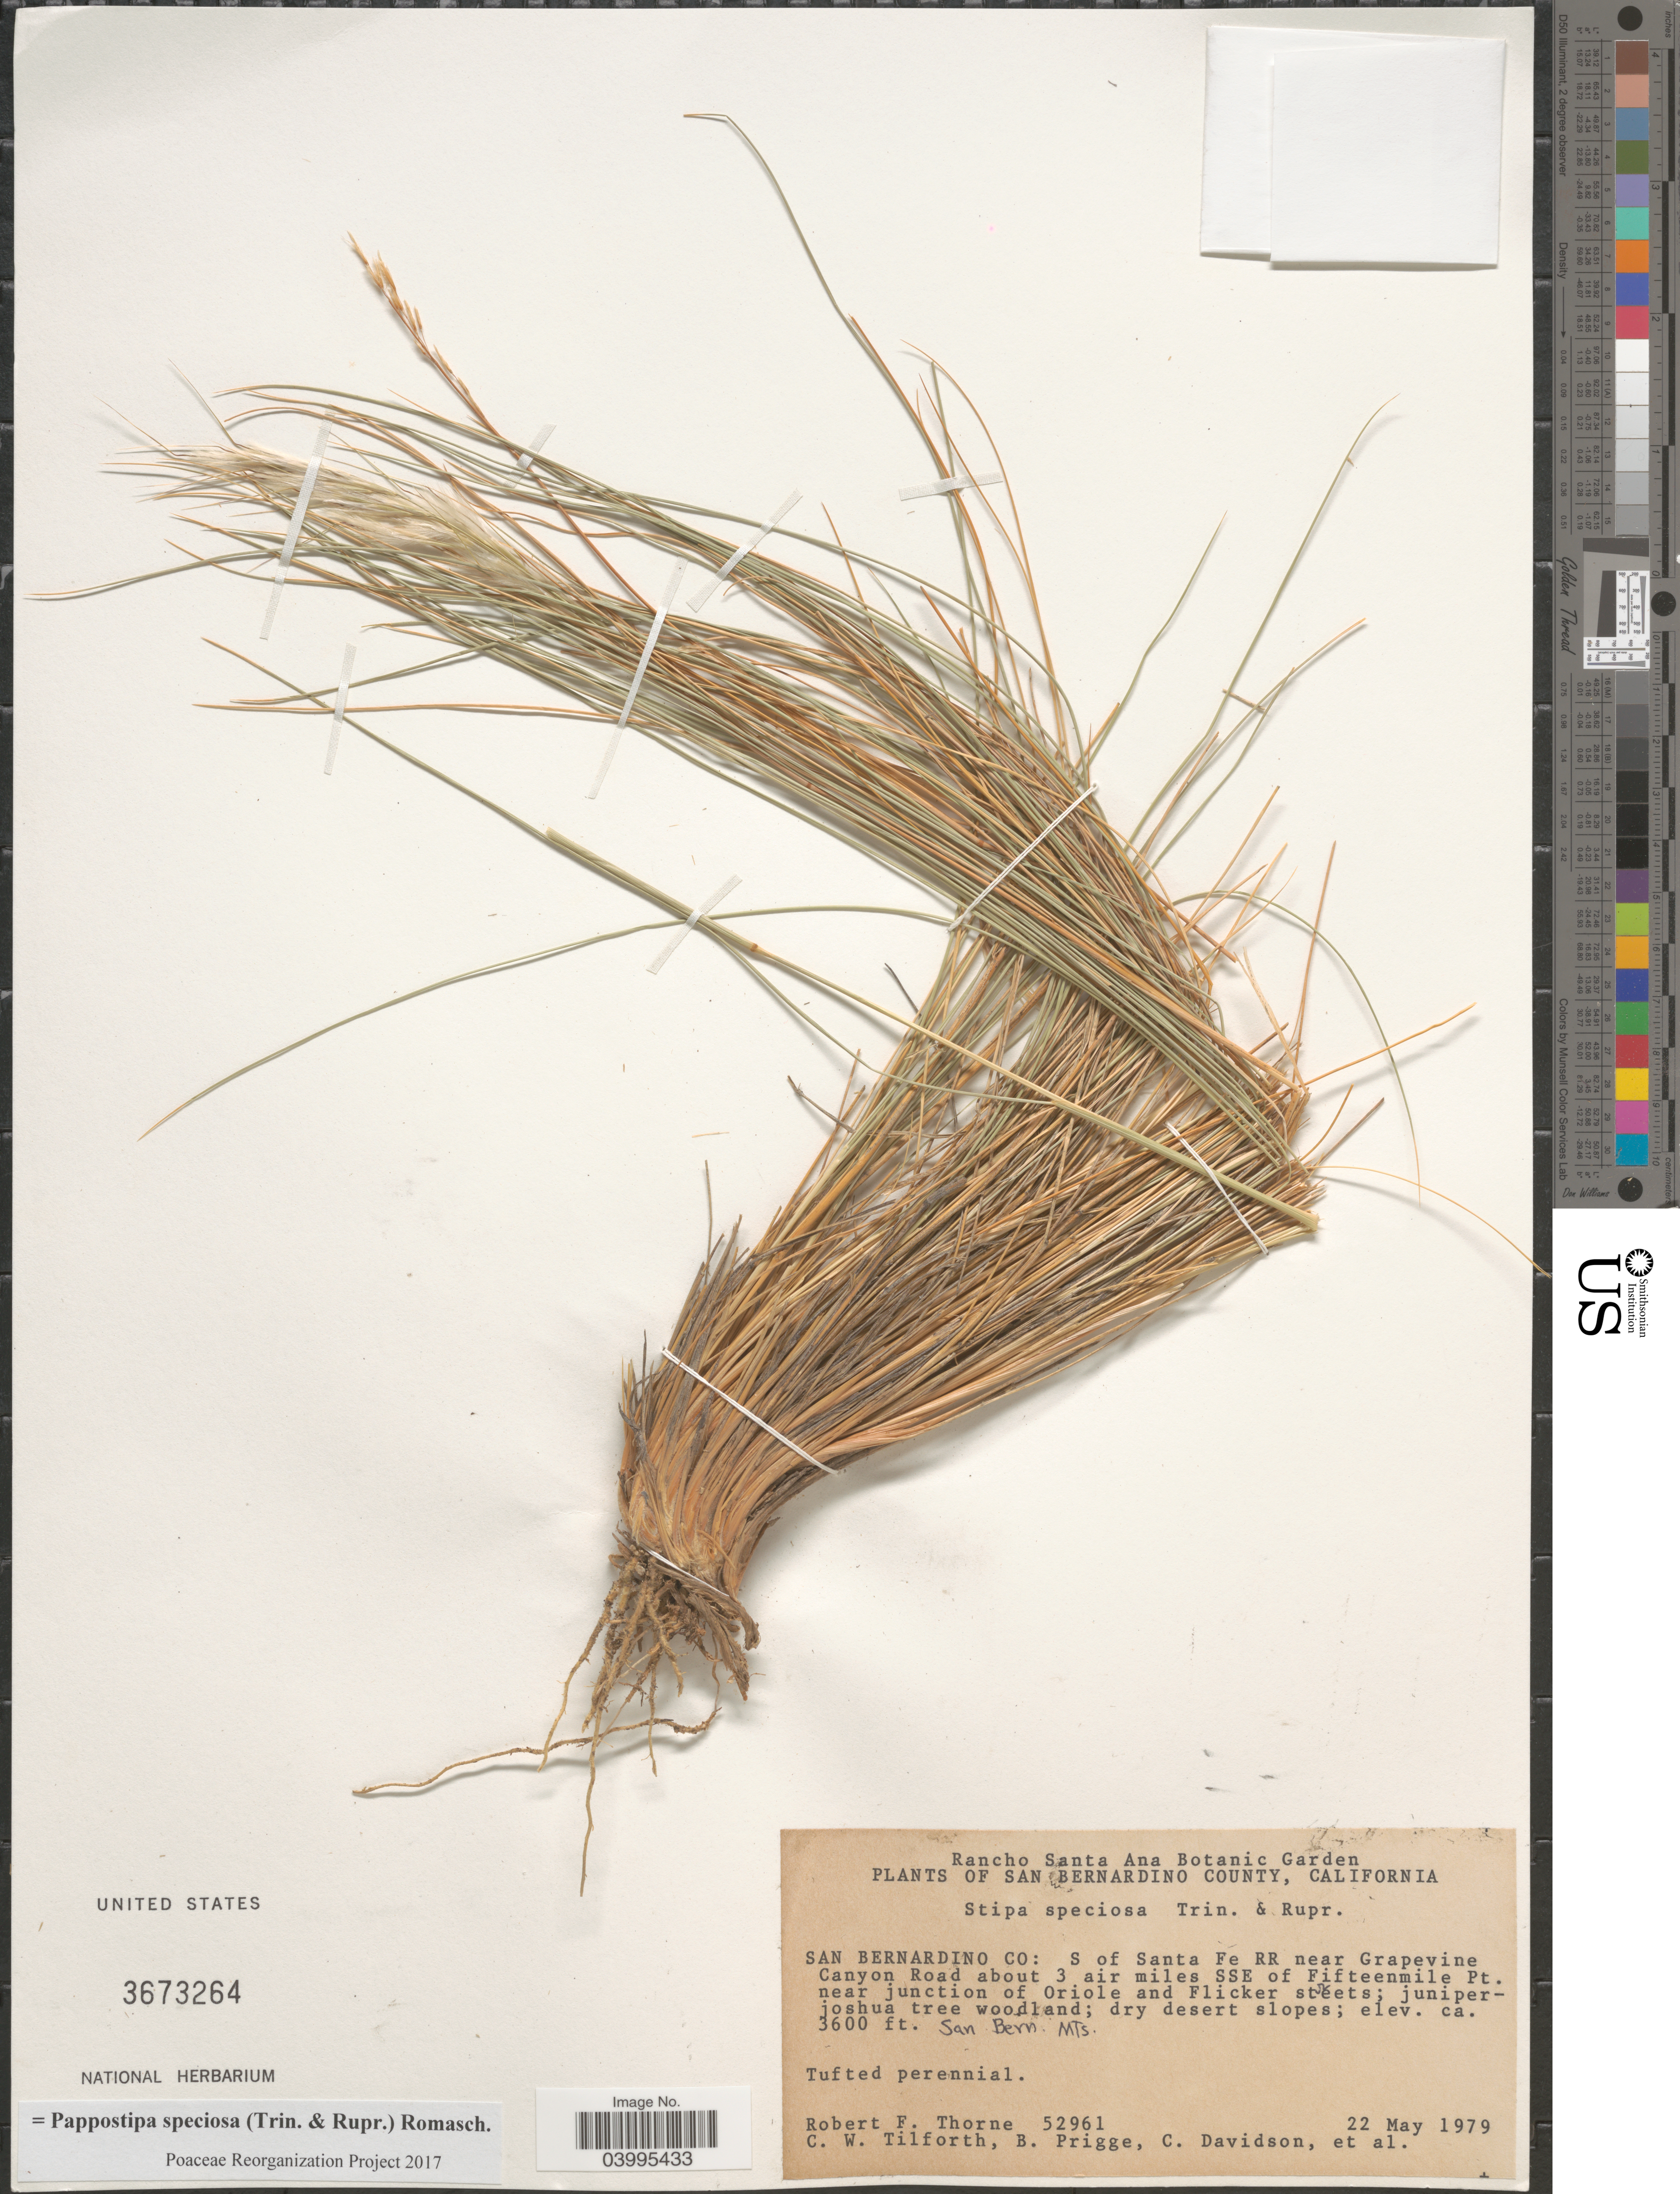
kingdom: Plantae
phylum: Tracheophyta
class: Liliopsida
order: Poales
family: Poaceae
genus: Pappostipa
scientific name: Pappostipa speciosa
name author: (Trin. & Rupr.) Romasch.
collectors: R. F. Thorne, C. Tilforth, B. Prigge, C. Davidson & et al.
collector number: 52961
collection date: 1979-05-22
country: United States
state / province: California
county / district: San Bernardino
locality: San Bernardino County. S of Santa Fe RR near Grapevine Canyon Road about 3 air miles SSE of Fifteenmile Pt. near junction of Oriole and Flicker streets. San Bern. Mts.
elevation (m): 1097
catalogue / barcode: US 3673264